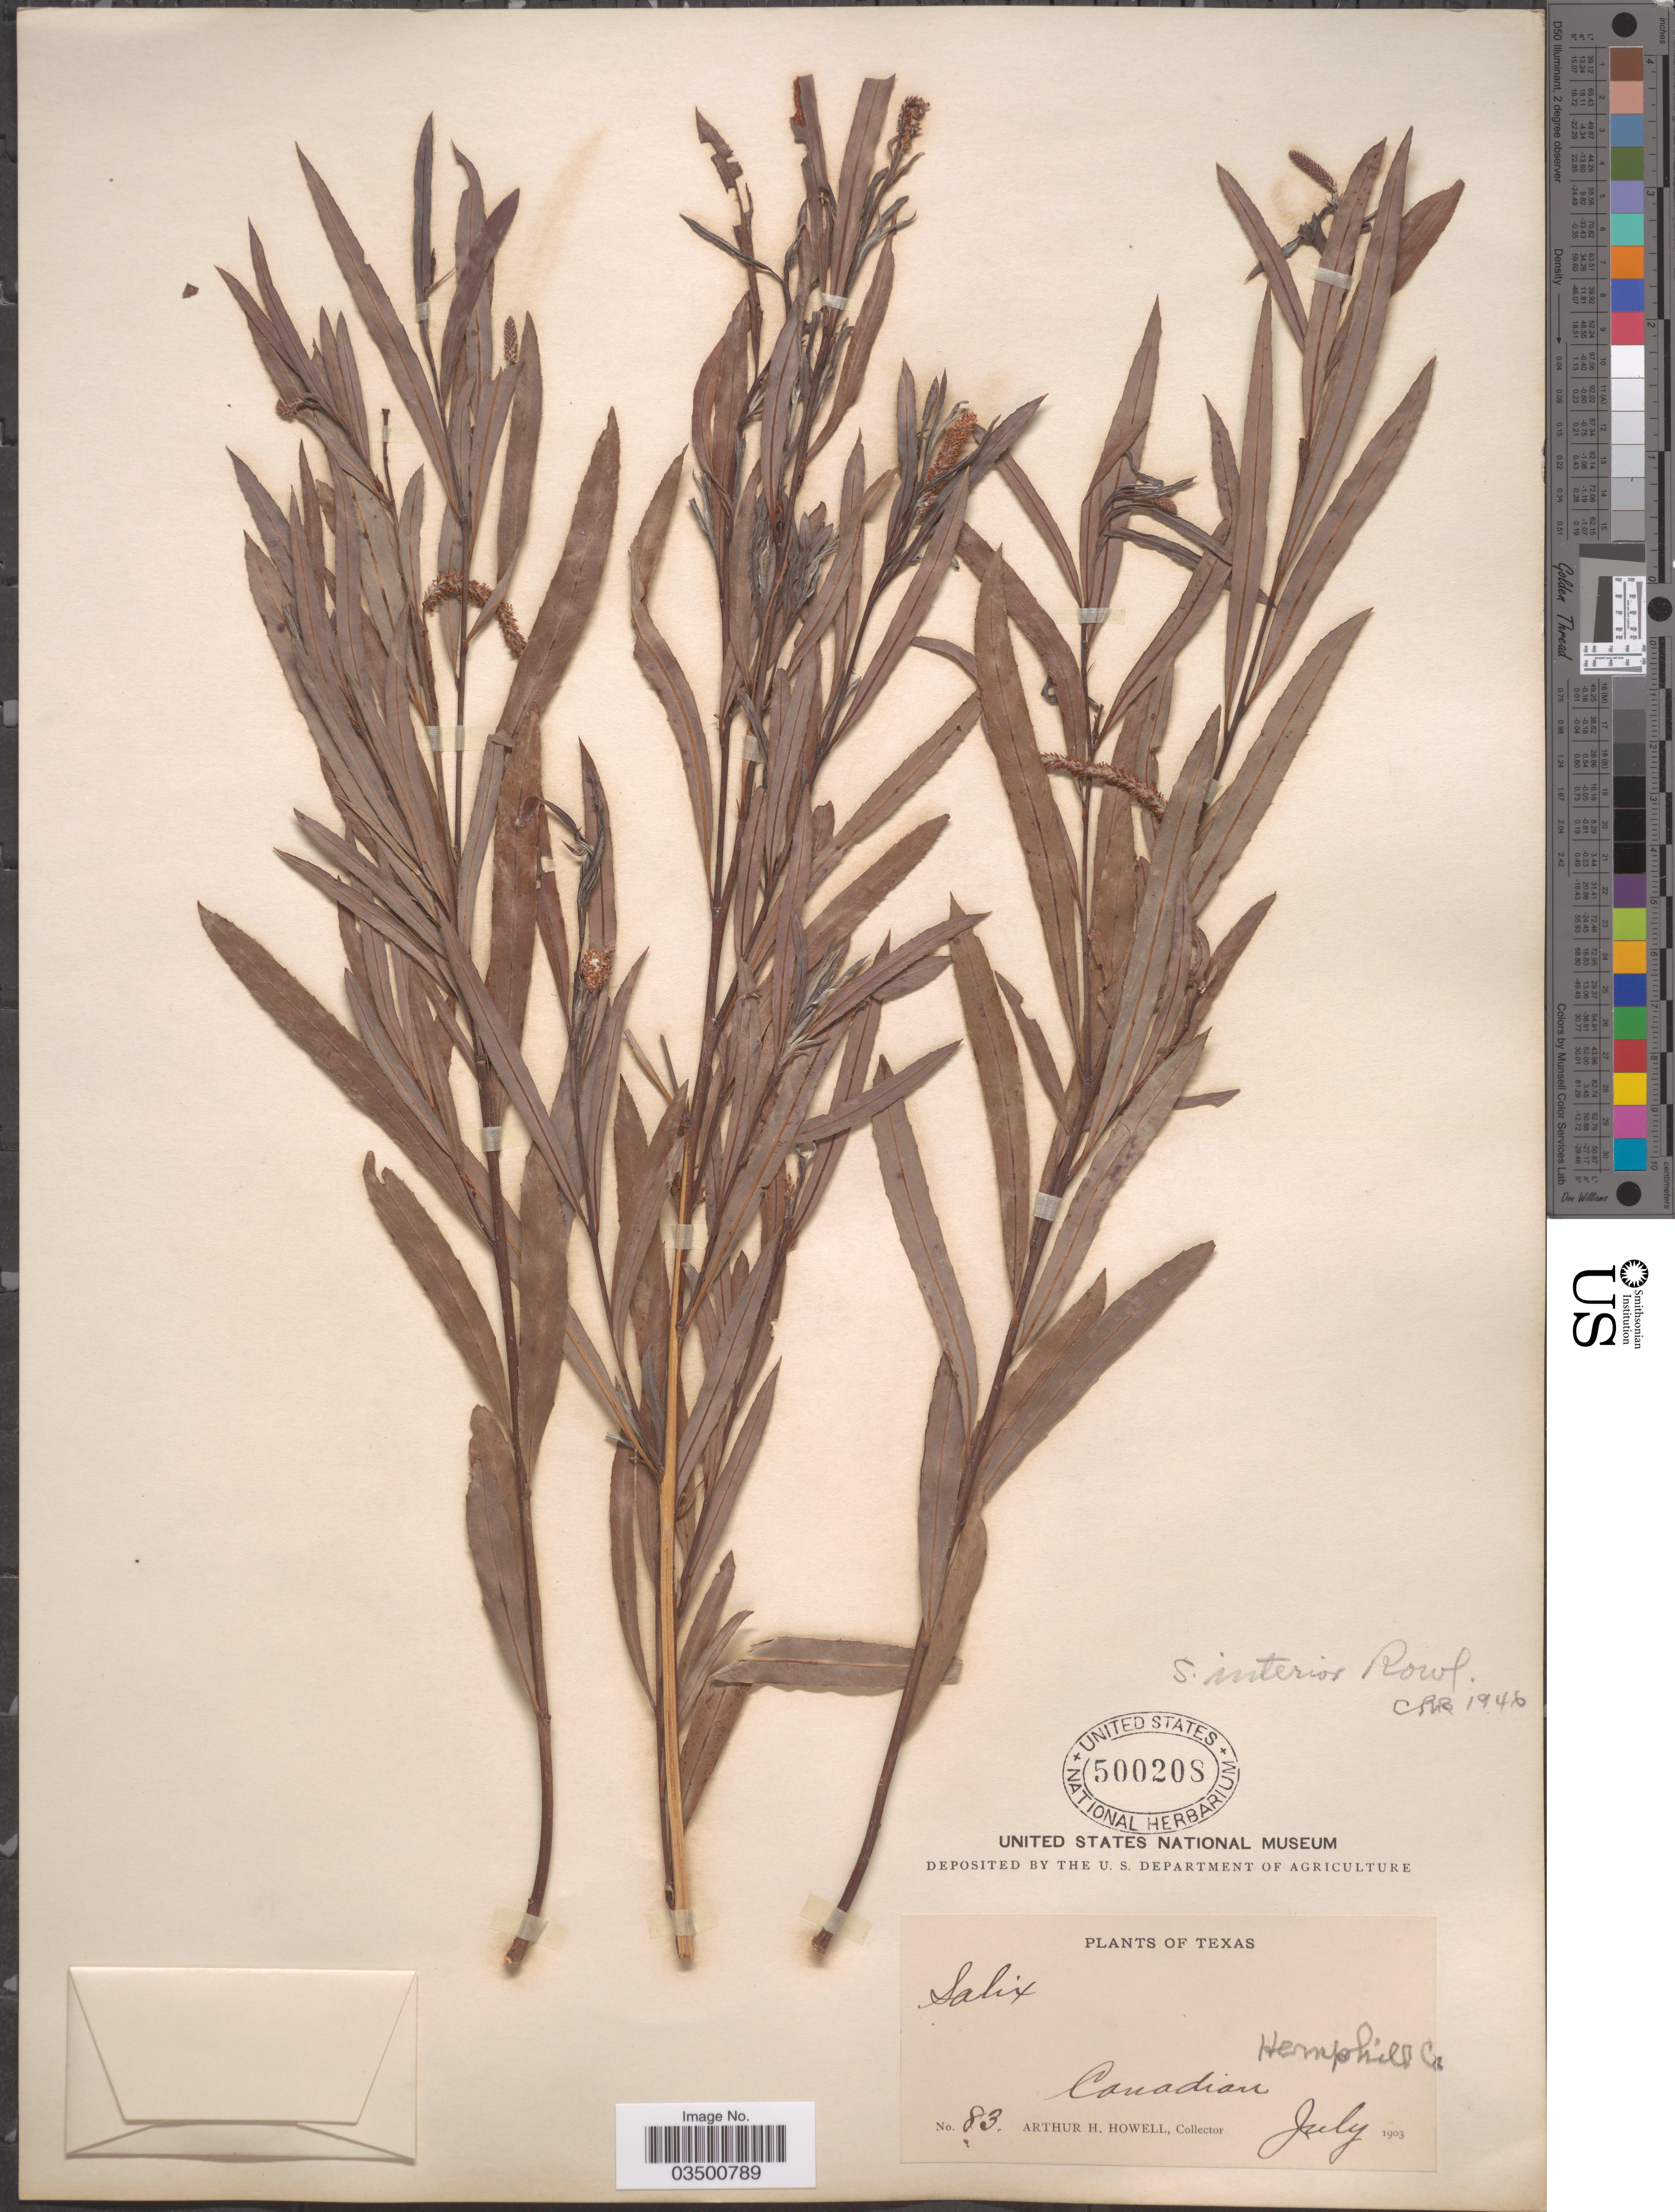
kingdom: Plantae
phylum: Tracheophyta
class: Magnoliopsida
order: Malpighiales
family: Salicaceae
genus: Salix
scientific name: Salix interior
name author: Rowlee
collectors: A. H. Howell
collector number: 83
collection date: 1903-07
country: United States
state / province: Texas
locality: Canadian Hemphill Co.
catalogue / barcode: US 500208